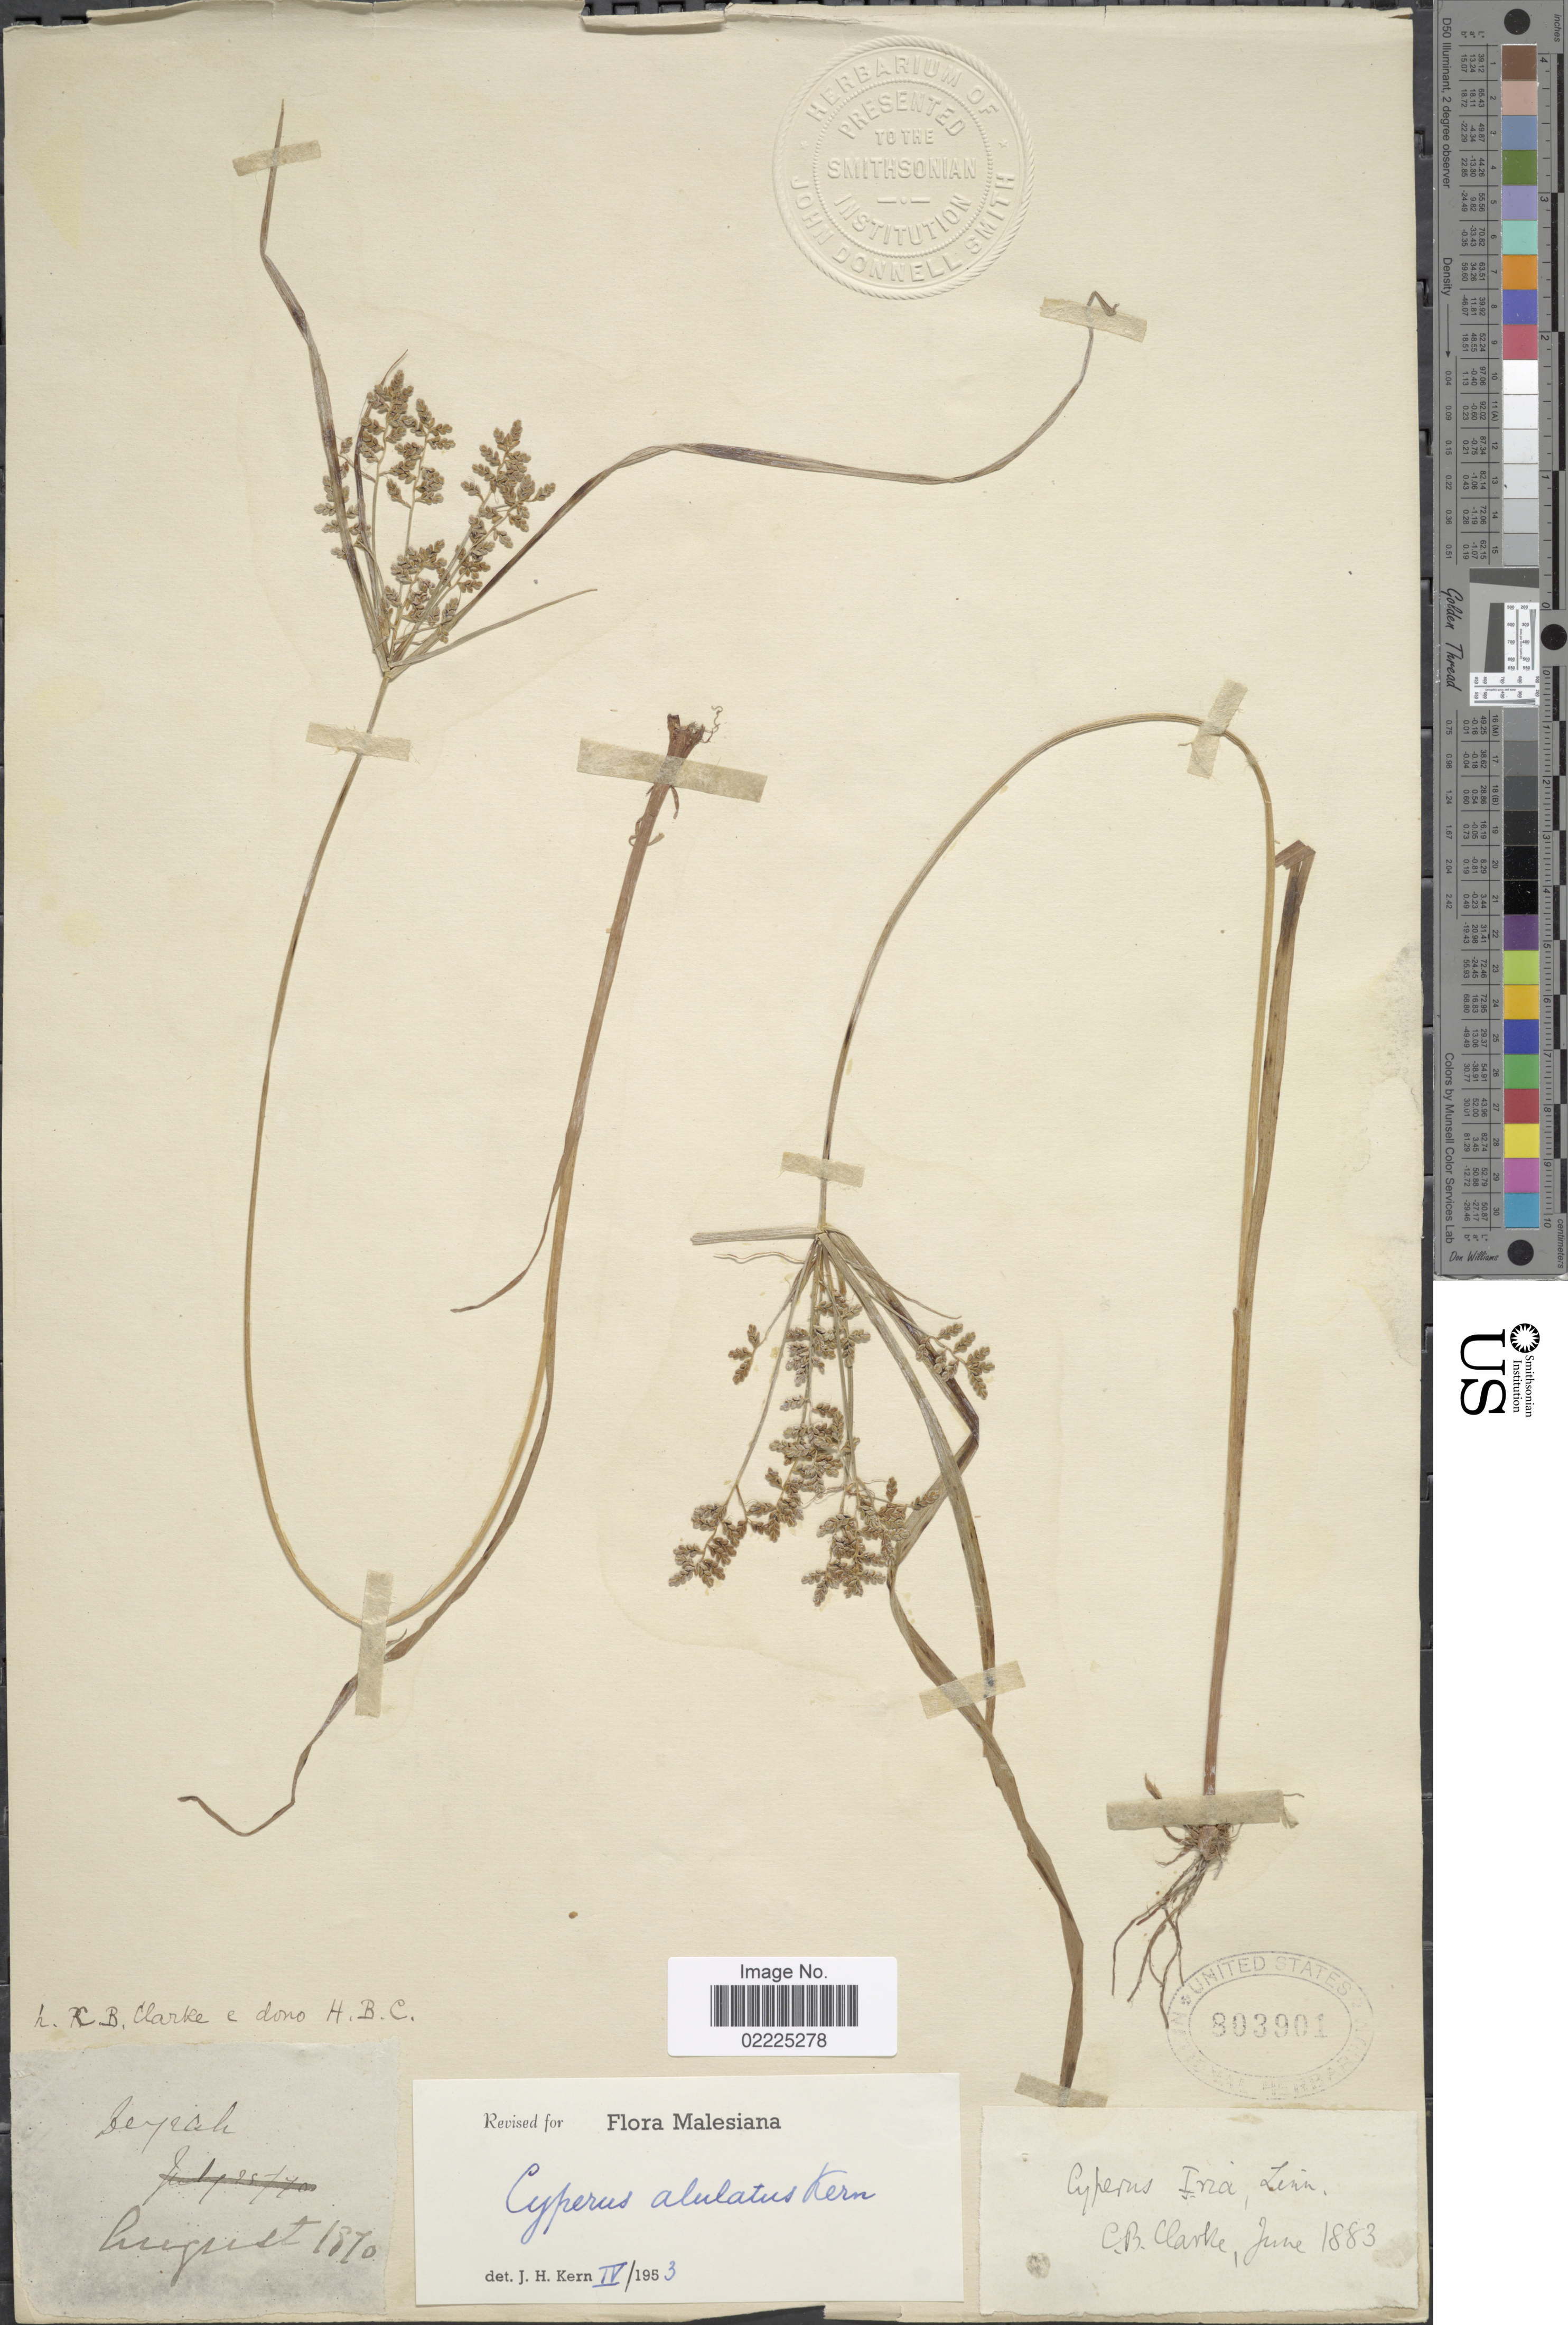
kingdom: Plantae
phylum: Tracheophyta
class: Liliopsida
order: Poales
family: Cyperaceae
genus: Cyperus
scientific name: Cyperus alulatus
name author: J. Kern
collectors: C. B. Clarke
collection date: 1870-08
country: India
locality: Beyrah. H.B.C. [=Hort. Bot. Calcutta, cultivated?]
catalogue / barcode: US 803901